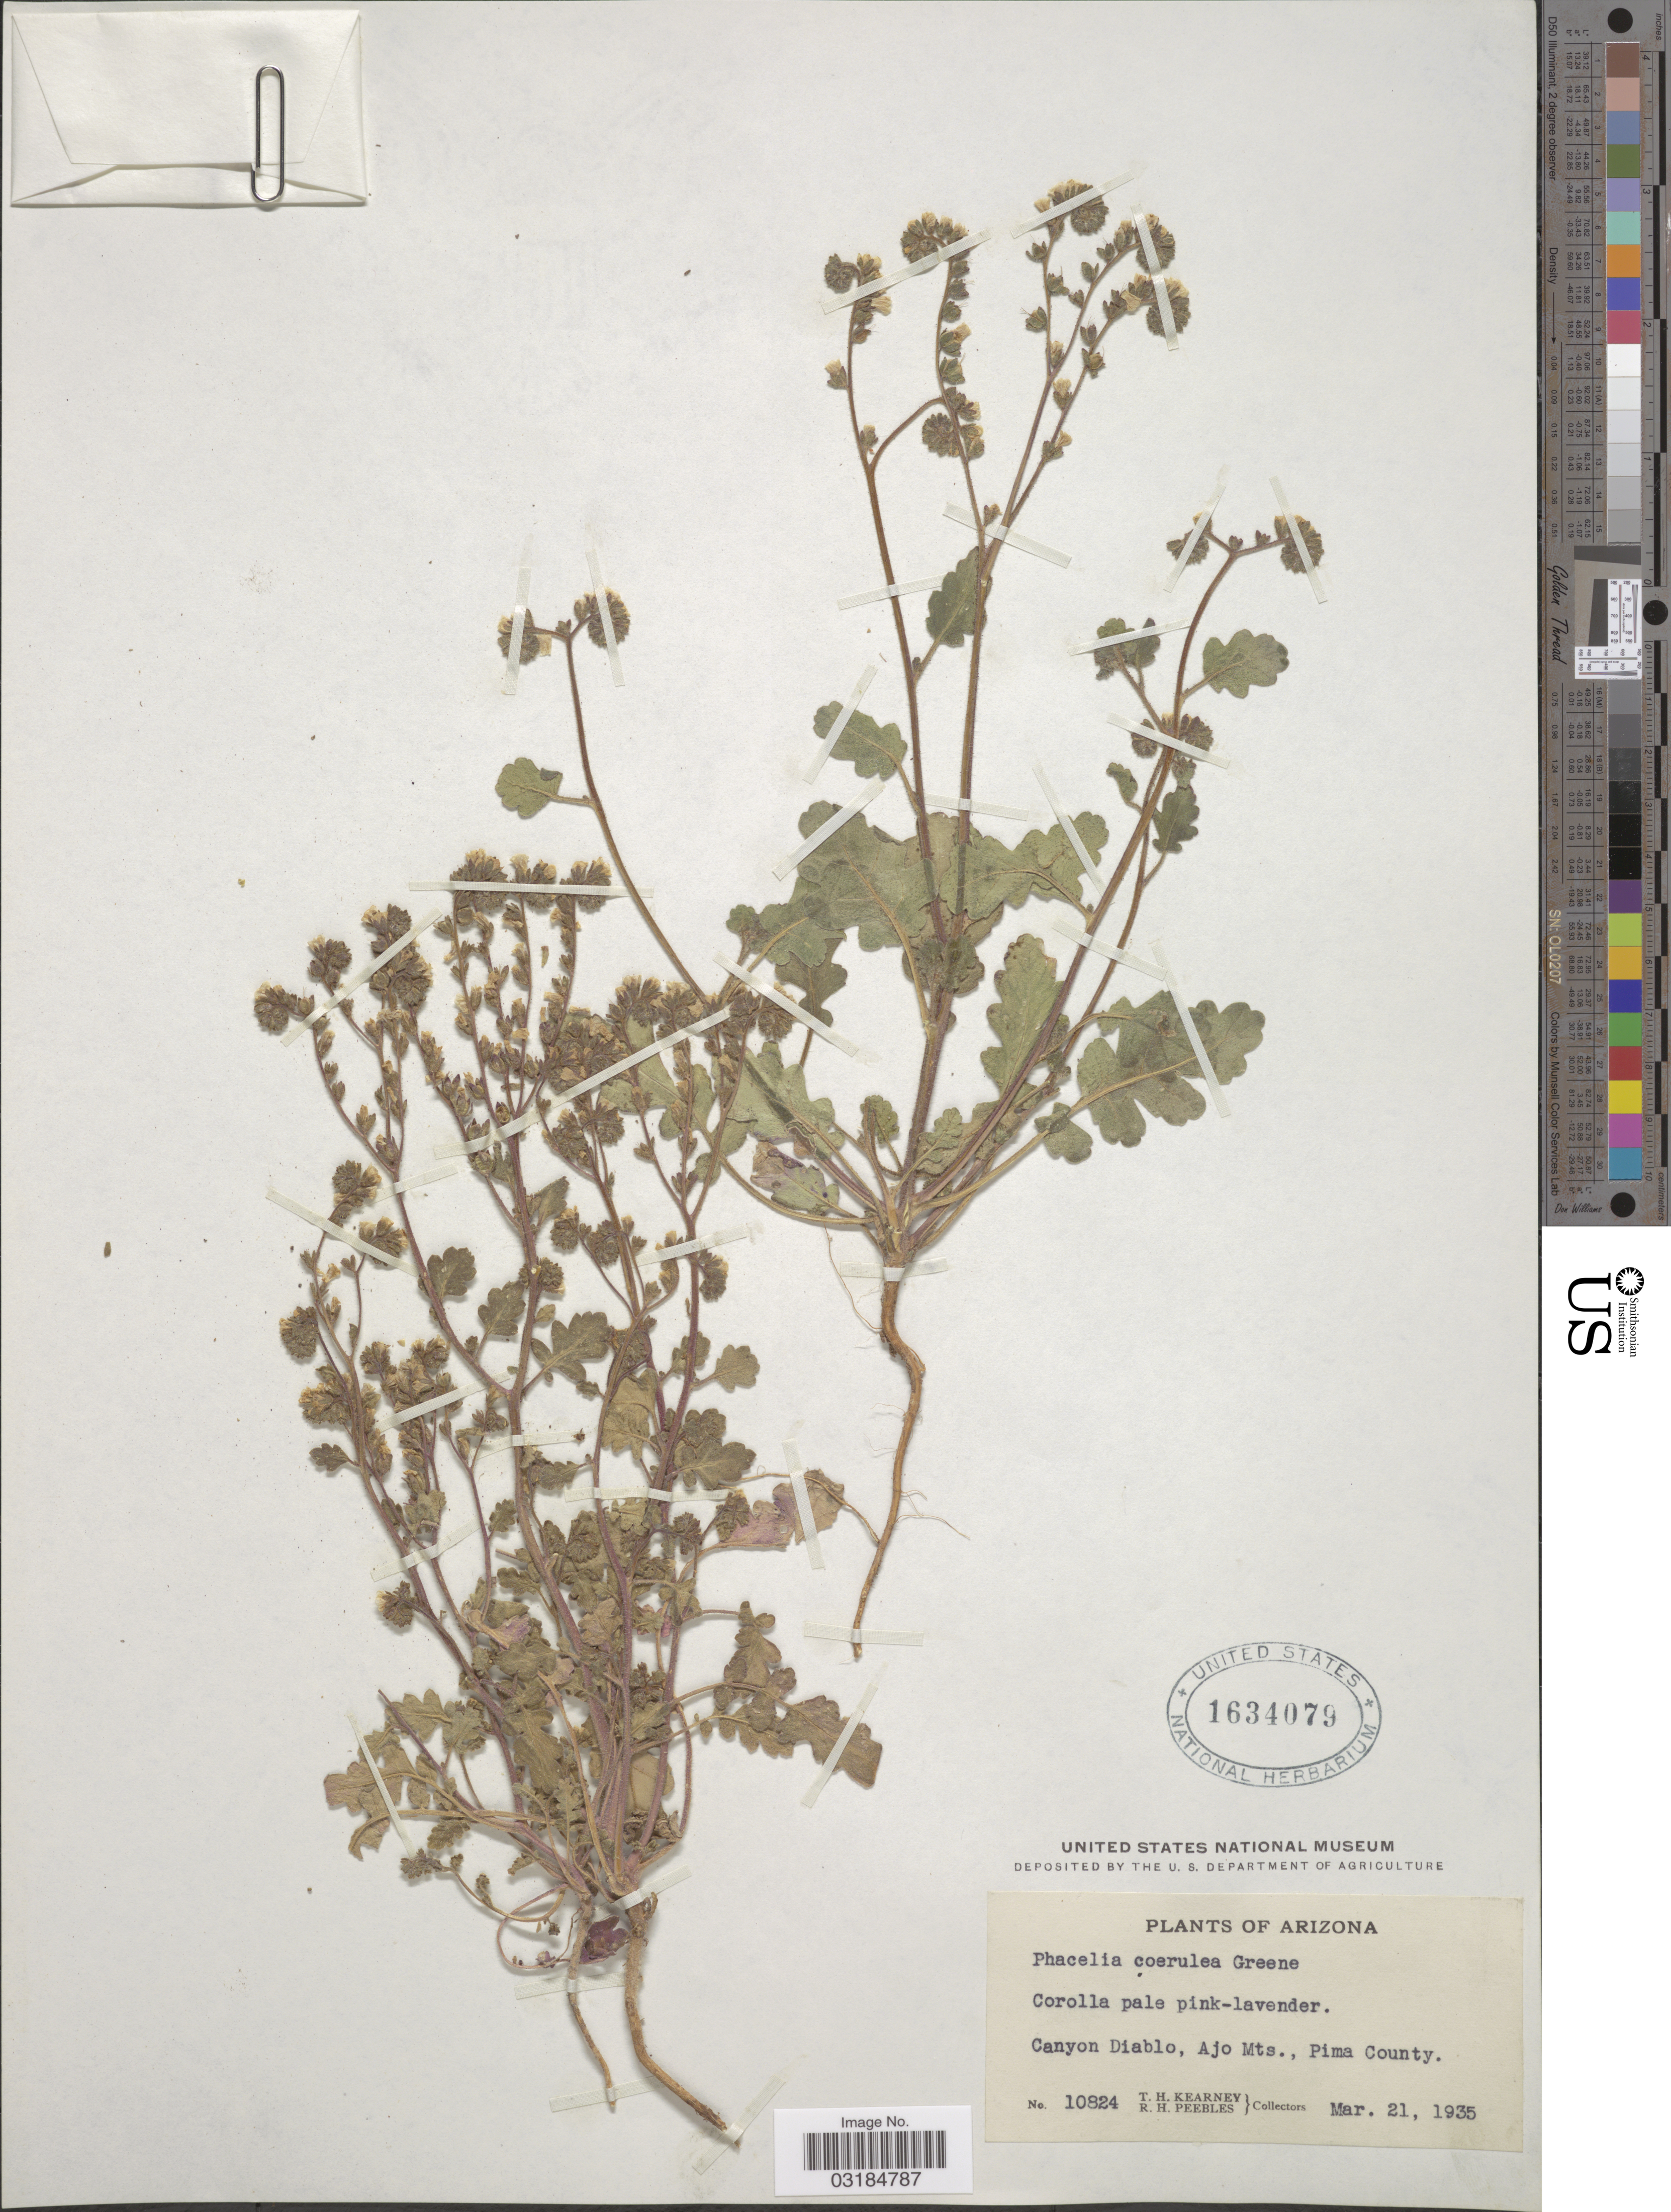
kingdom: Plantae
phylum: Tracheophyta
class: Magnoliopsida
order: Boraginales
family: Hydrophyllaceae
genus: Phacelia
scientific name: Phacelia caerulea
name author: Greene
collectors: T. H. Kearney & R. H. Peebles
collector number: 10824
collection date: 1935-03-21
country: United States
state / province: Arizona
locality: Canyon Diablo, Ajo Mts., Pima County.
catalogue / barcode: US 1634079